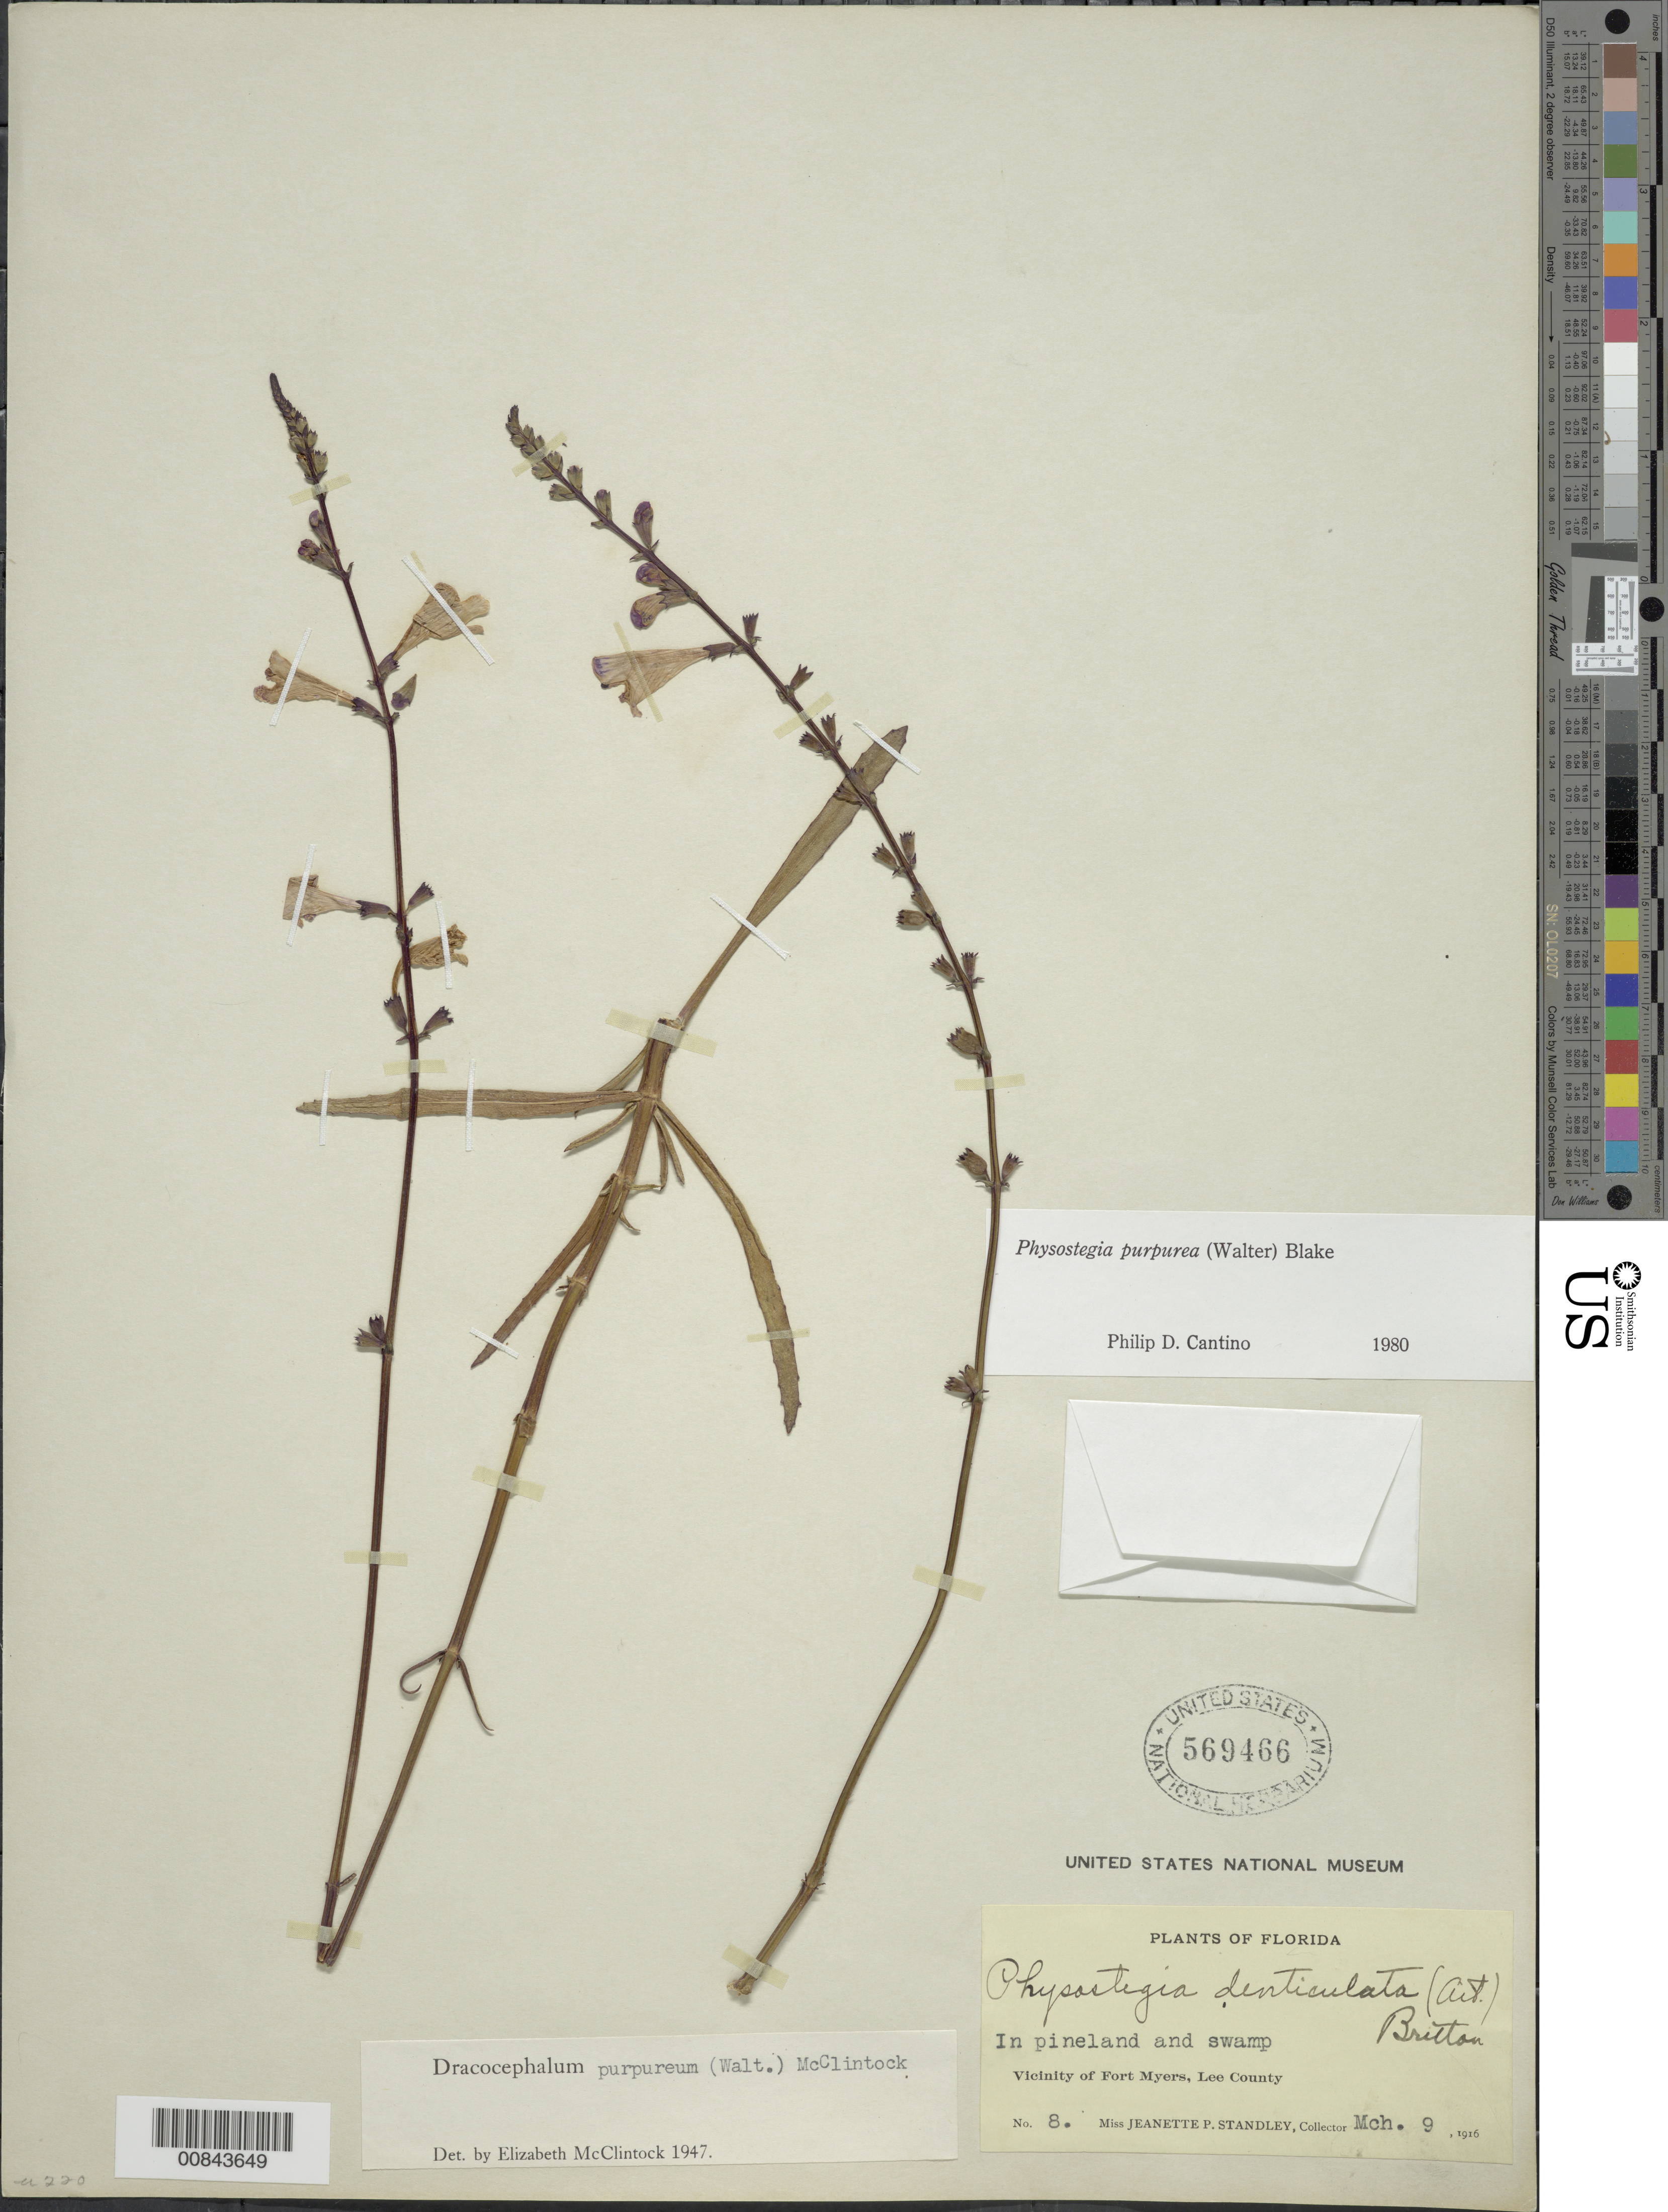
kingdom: Plantae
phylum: Tracheophyta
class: Magnoliopsida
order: Lamiales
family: Lamiaceae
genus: Physostegia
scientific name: Physostegia purpurea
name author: (Walter) Blake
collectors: J. P. Standley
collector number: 8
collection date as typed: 09 Mar 1916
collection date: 1916-03-09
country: United States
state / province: Florida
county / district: Lee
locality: Fort Myers.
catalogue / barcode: US 569466